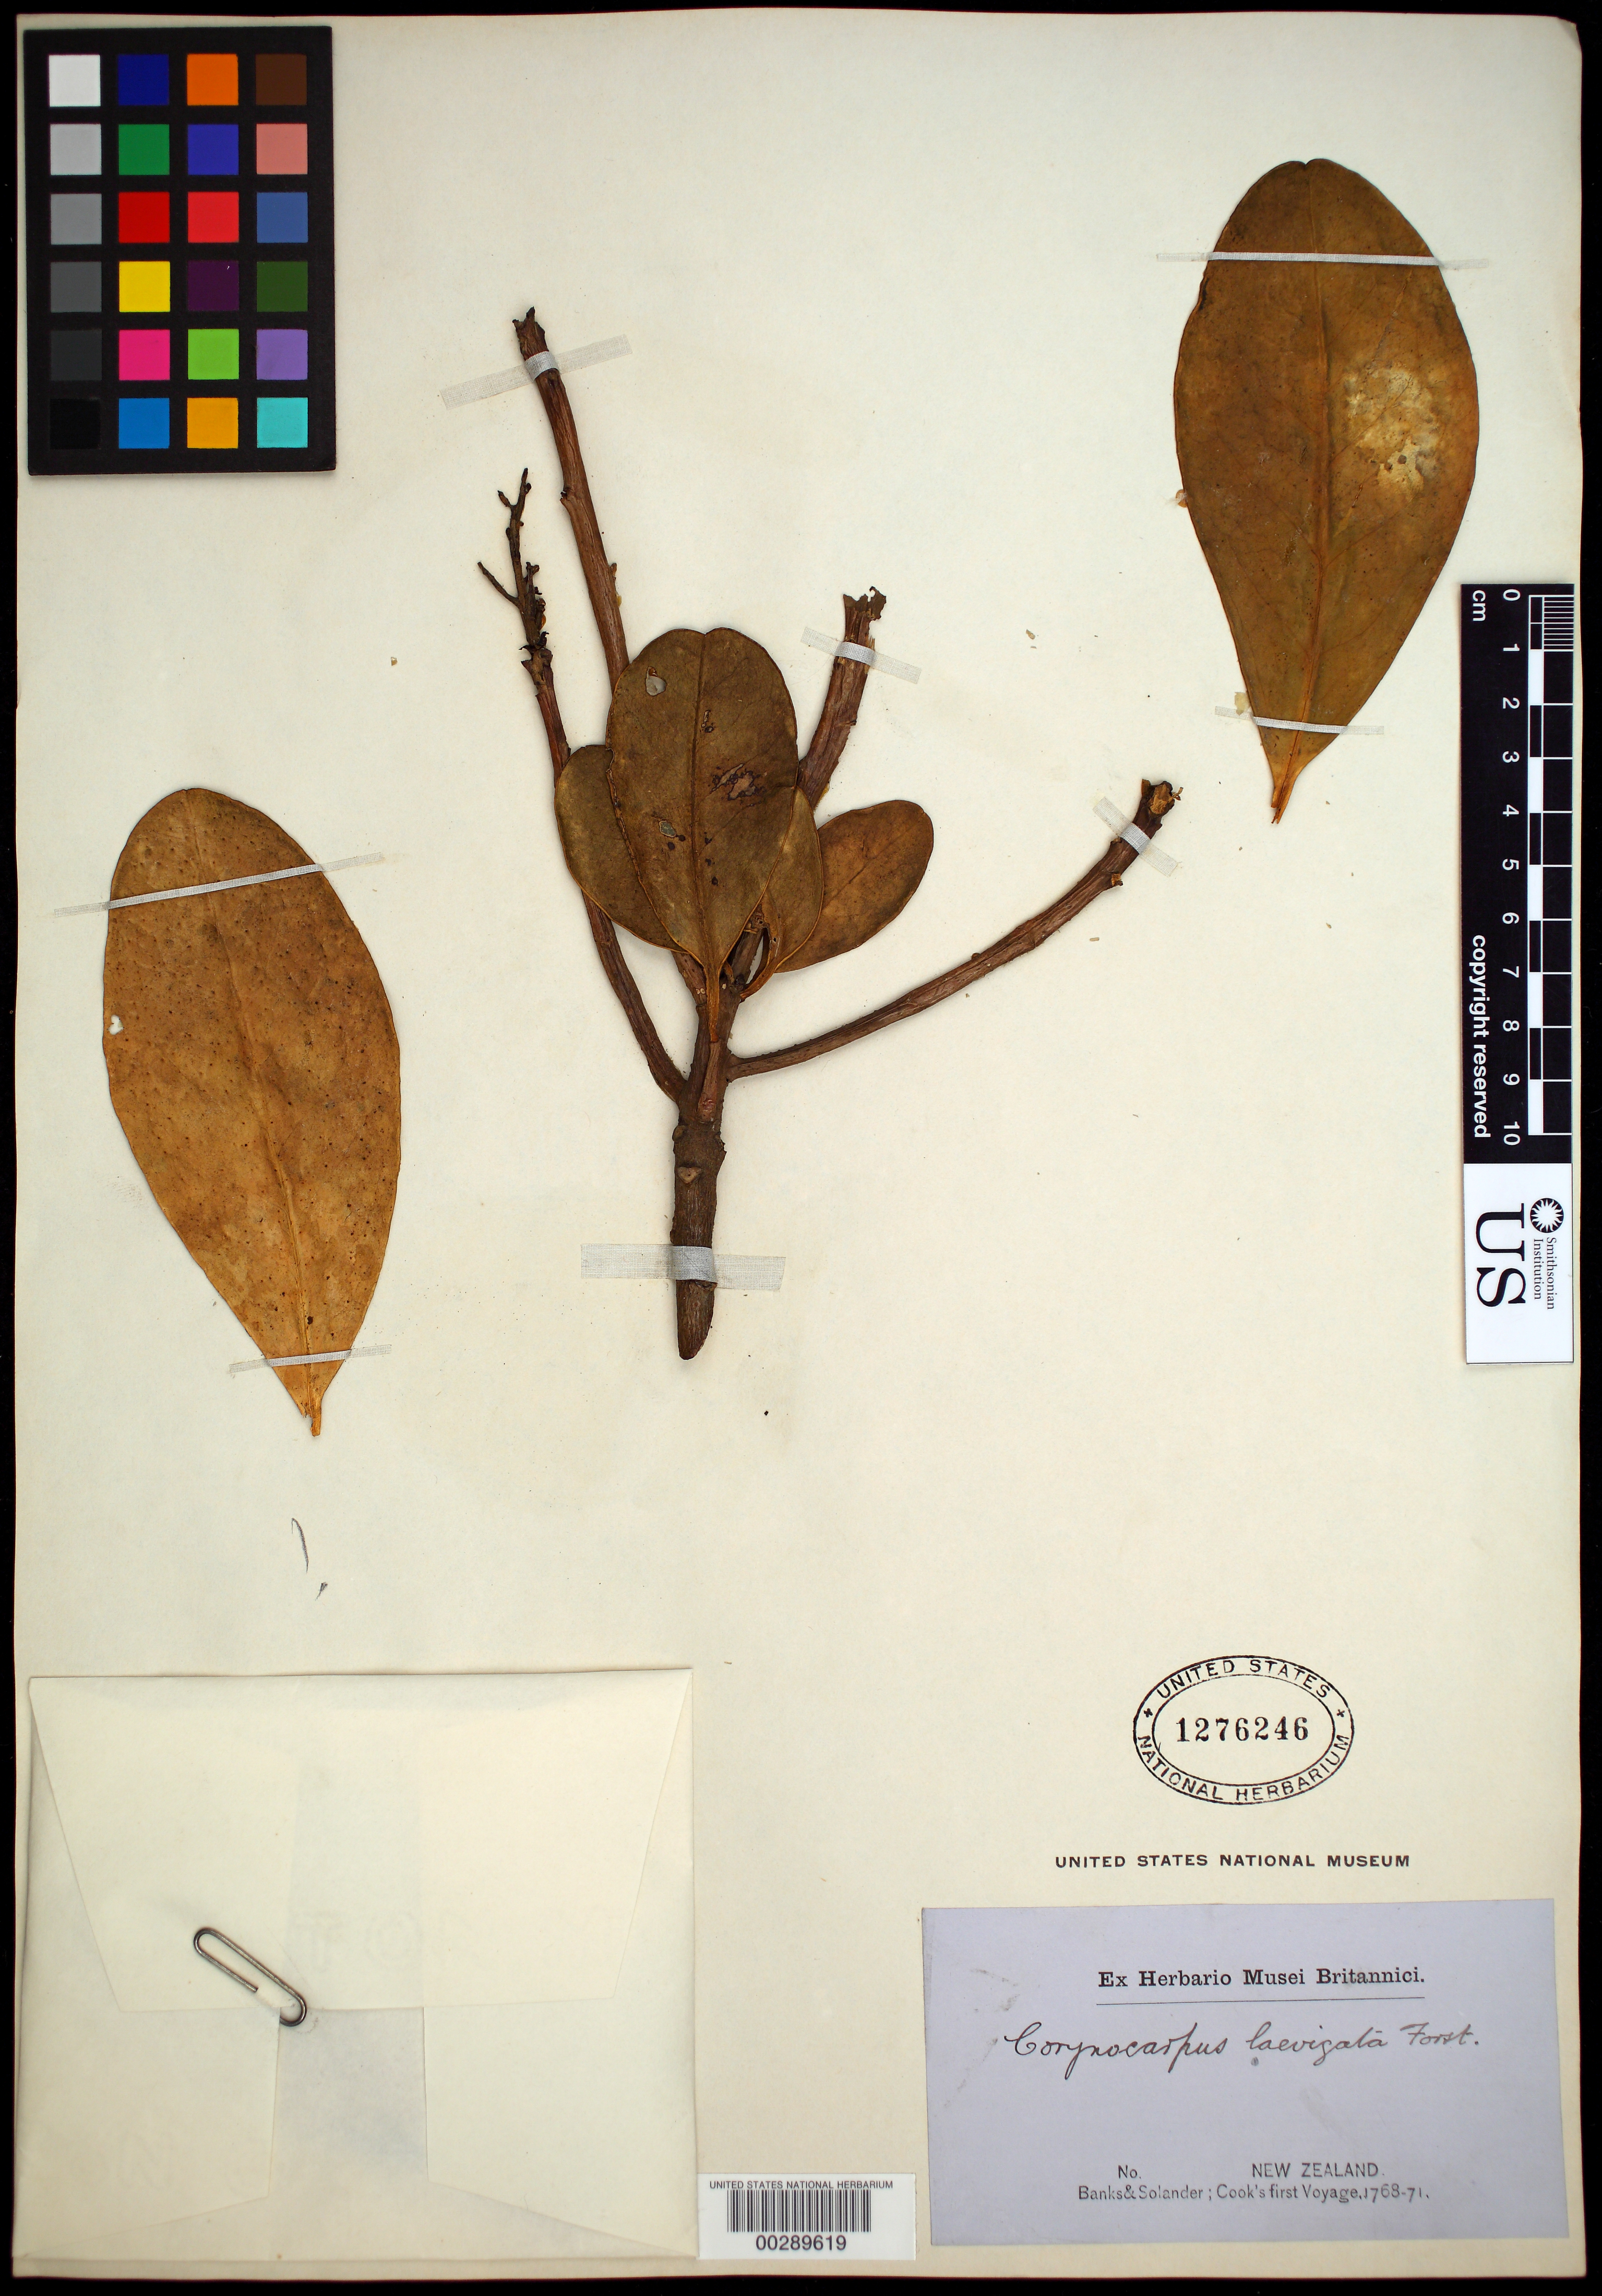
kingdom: Plantae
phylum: Tracheophyta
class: Magnoliopsida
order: Cucurbitales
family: Corynocarpaceae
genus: Corynocarpus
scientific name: Corynocarpus laevigatus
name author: J.R. Forst. & G. Forst.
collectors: J. Banks & D. C. Solander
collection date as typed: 1768 to -- -- 1771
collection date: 1768/1771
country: New Zealand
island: North Island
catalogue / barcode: US 1276246